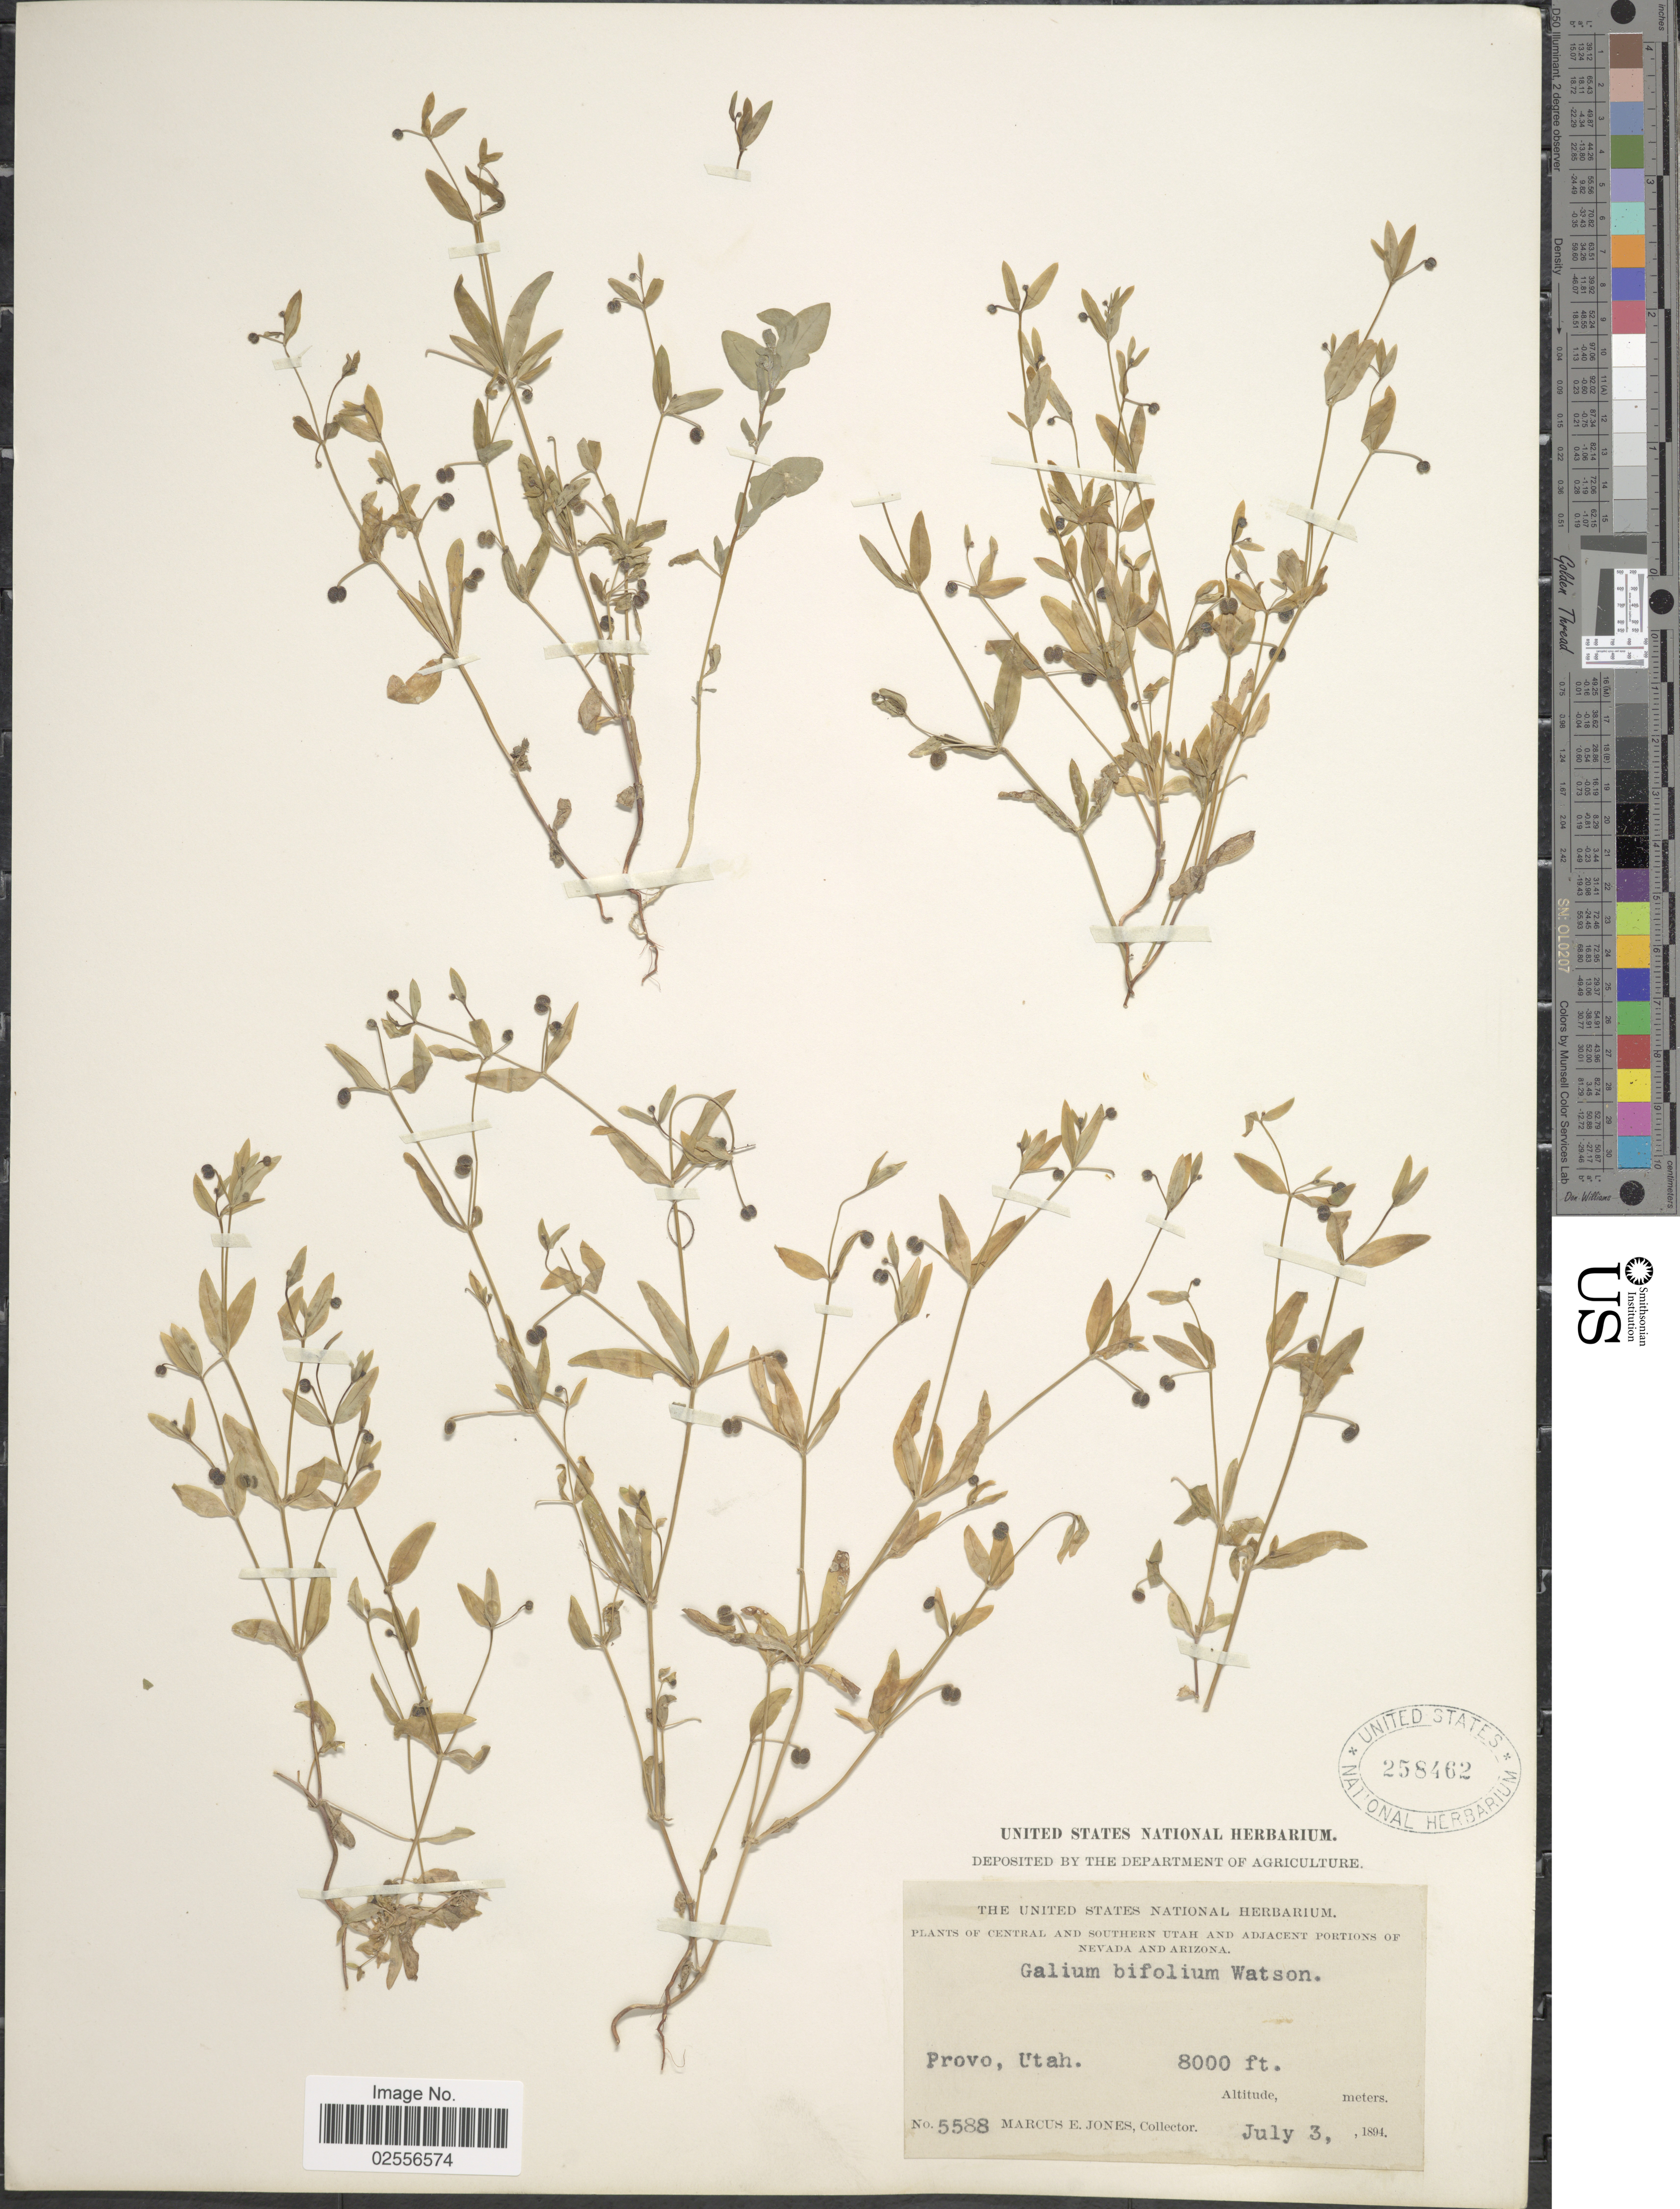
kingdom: Plantae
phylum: Tracheophyta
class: Magnoliopsida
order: Gentianales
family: Rubiaceae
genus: Galium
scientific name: Galium bifolium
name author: S. Watson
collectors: M. E. Jones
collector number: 5588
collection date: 1894-07-03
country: United States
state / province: Utah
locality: Central and Southern Utah and Adjacent Portion of Nevada and Arizona, Provo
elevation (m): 2438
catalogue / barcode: US 258462